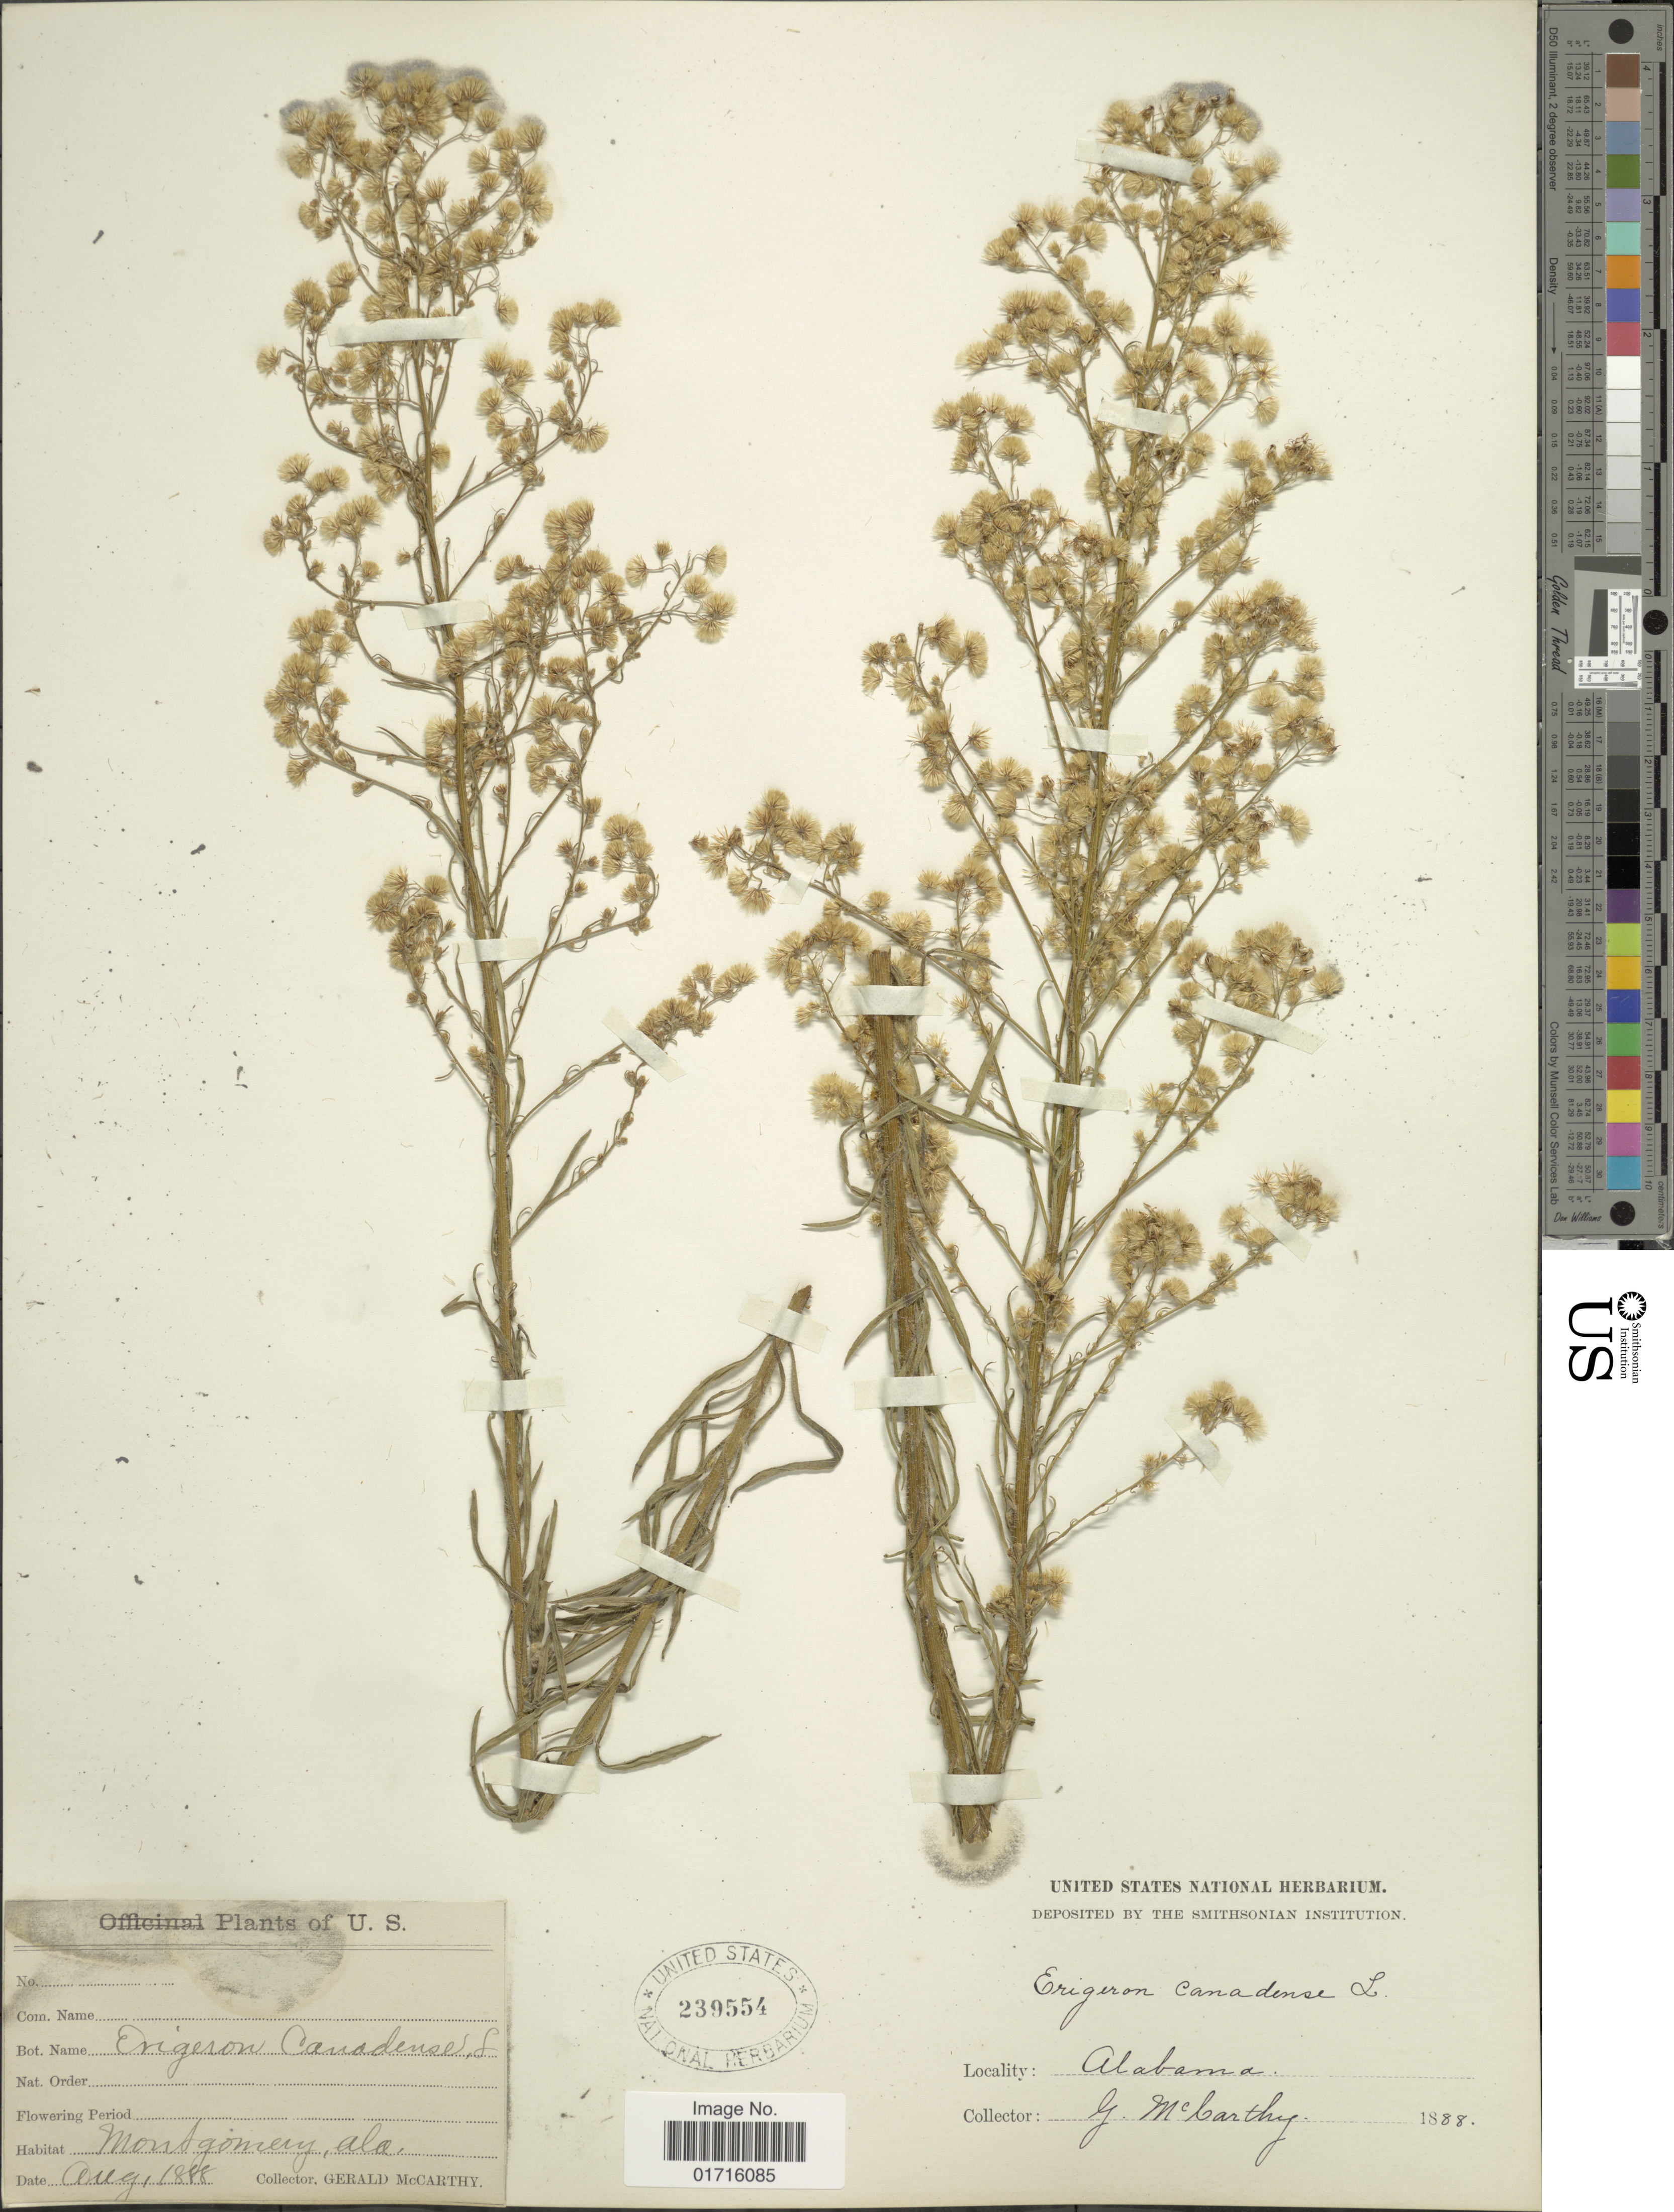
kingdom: Plantae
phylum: Tracheophyta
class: Magnoliopsida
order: Asterales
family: Asteraceae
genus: Conyza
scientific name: Conyza canadensis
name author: (L.) Cronq.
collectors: M. McCarthy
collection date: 1888-08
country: United States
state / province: Alabama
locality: Montgomery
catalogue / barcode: US 239554